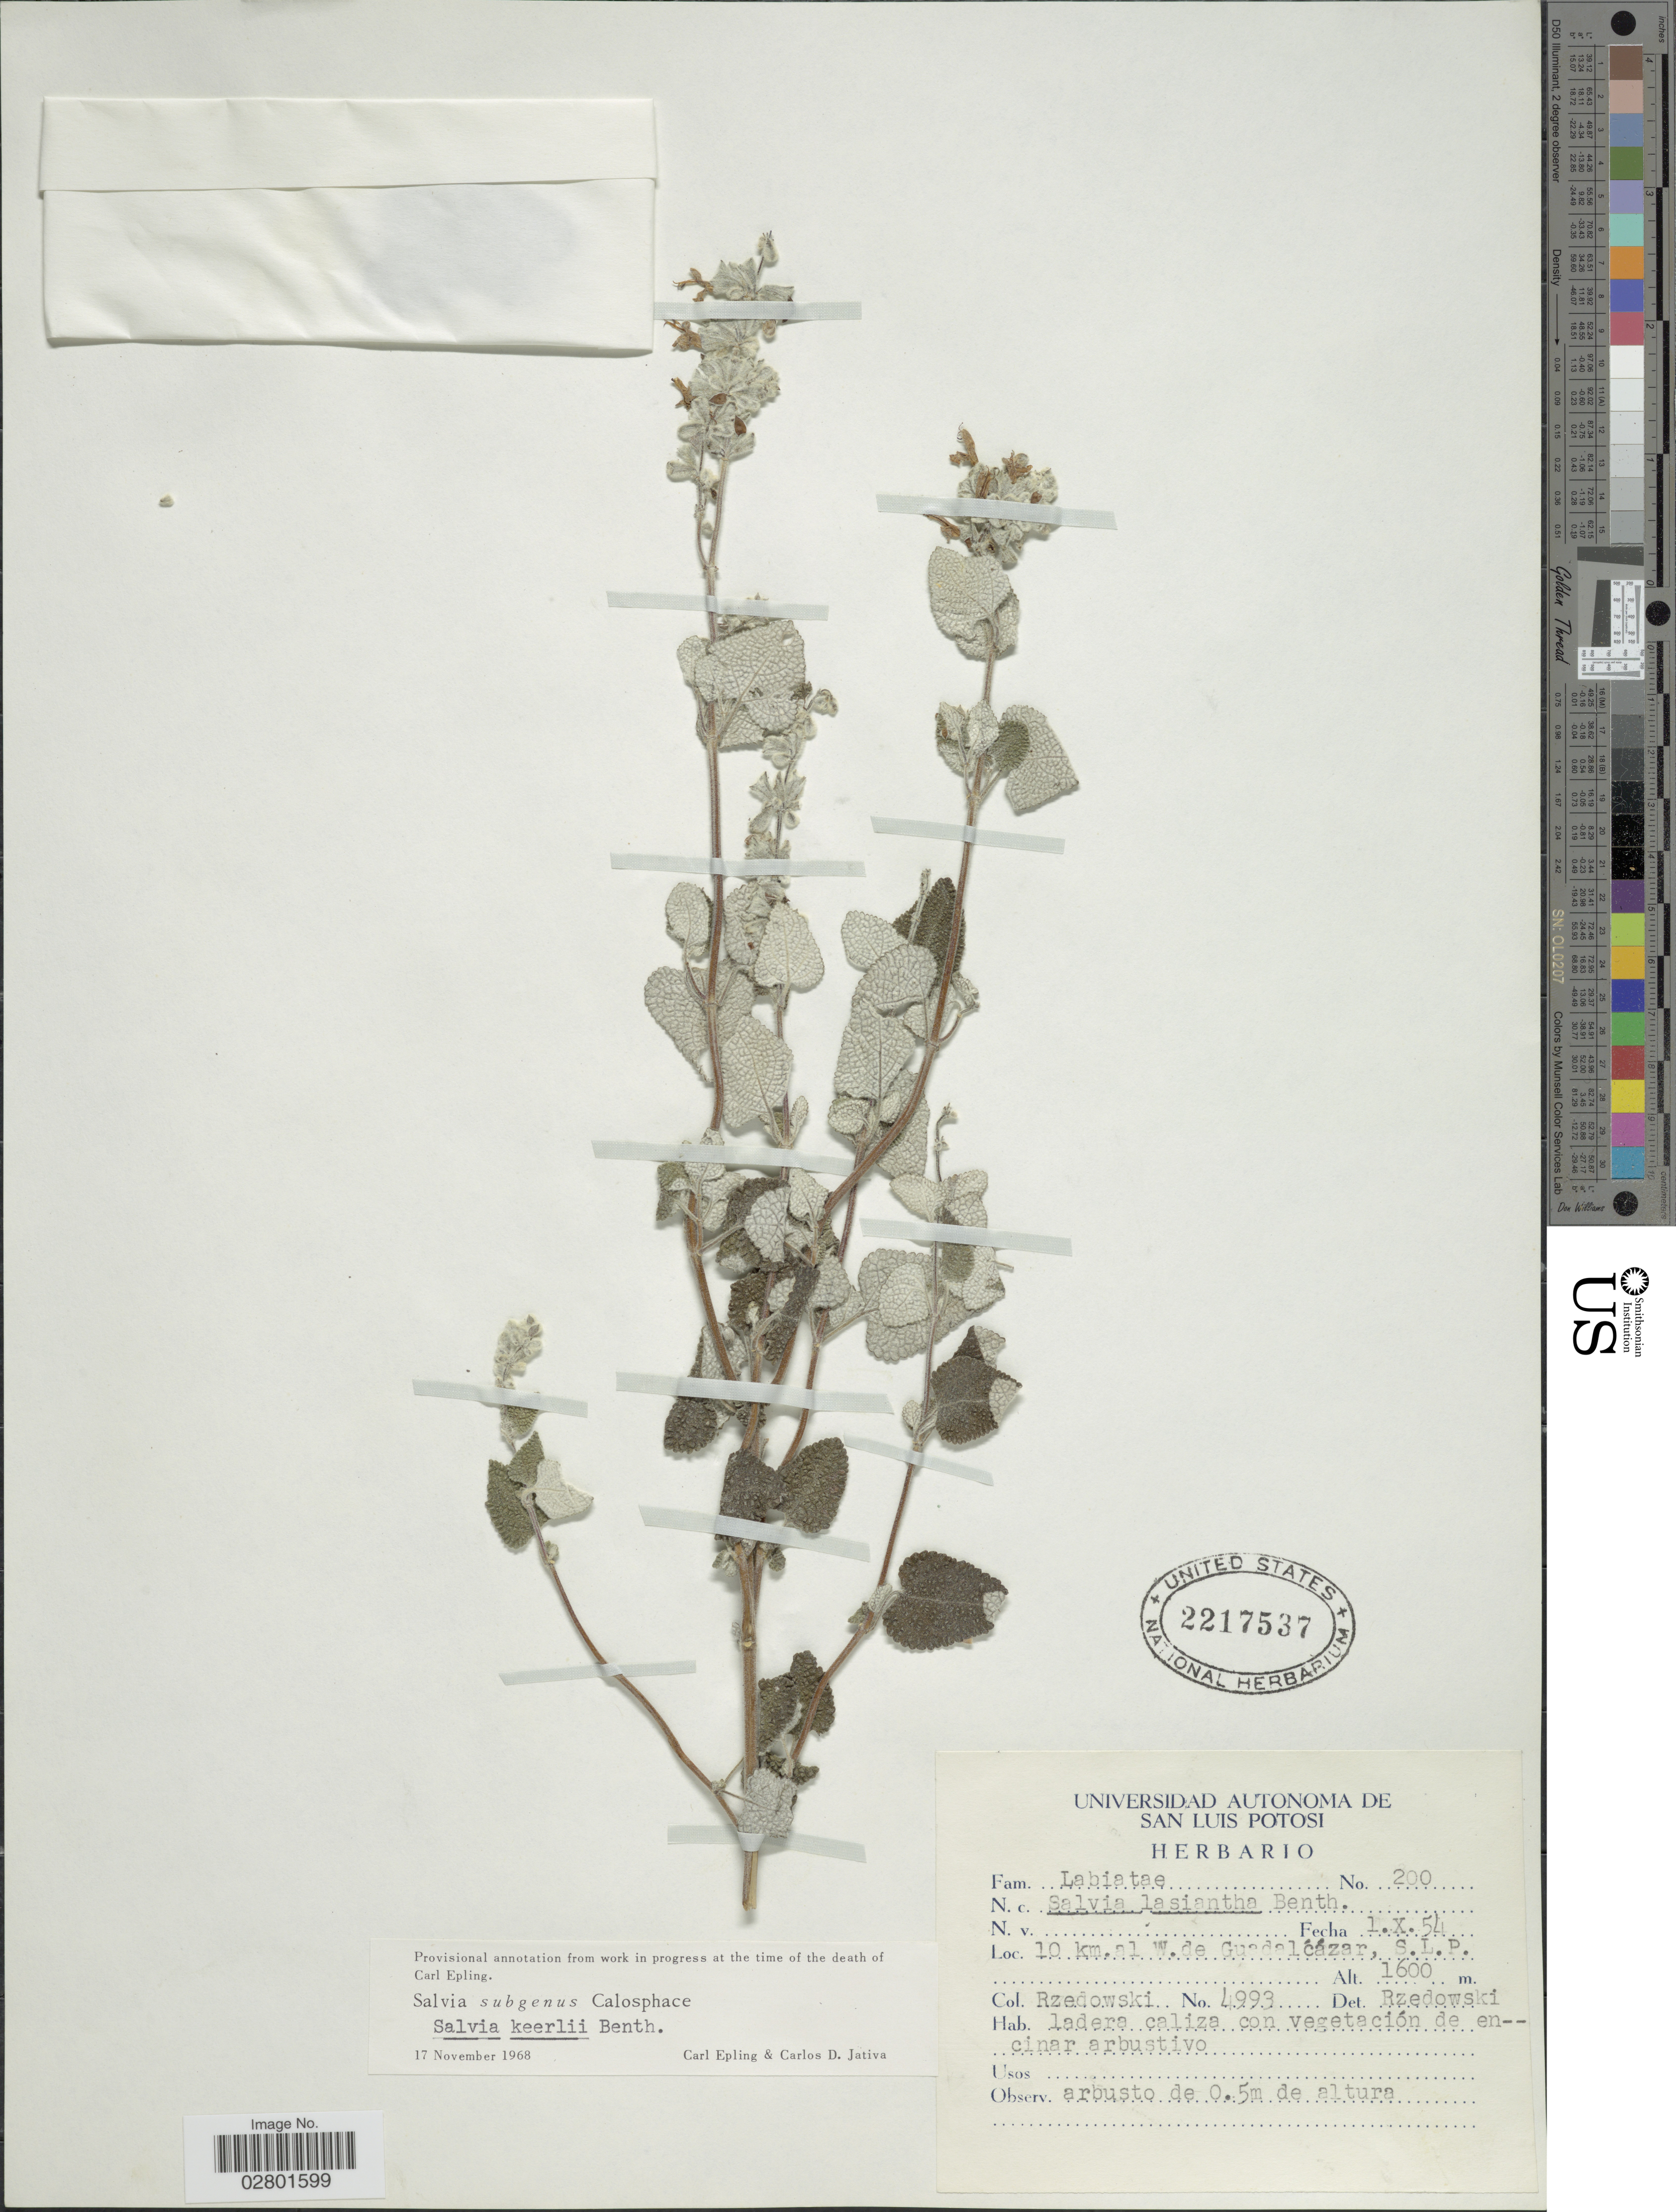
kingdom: Plantae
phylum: Tracheophyta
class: Magnoliopsida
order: Lamiales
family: Lamiaceae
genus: Salvia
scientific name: Salvia keerlii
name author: Benth.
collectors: Rzedowski, --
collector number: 4993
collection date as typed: Transcribed d/m/y: 1/10/54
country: Mexico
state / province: San Luis Potosí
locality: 10 km. al W. de Guadalcázar.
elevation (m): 1600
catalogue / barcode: US 2217537